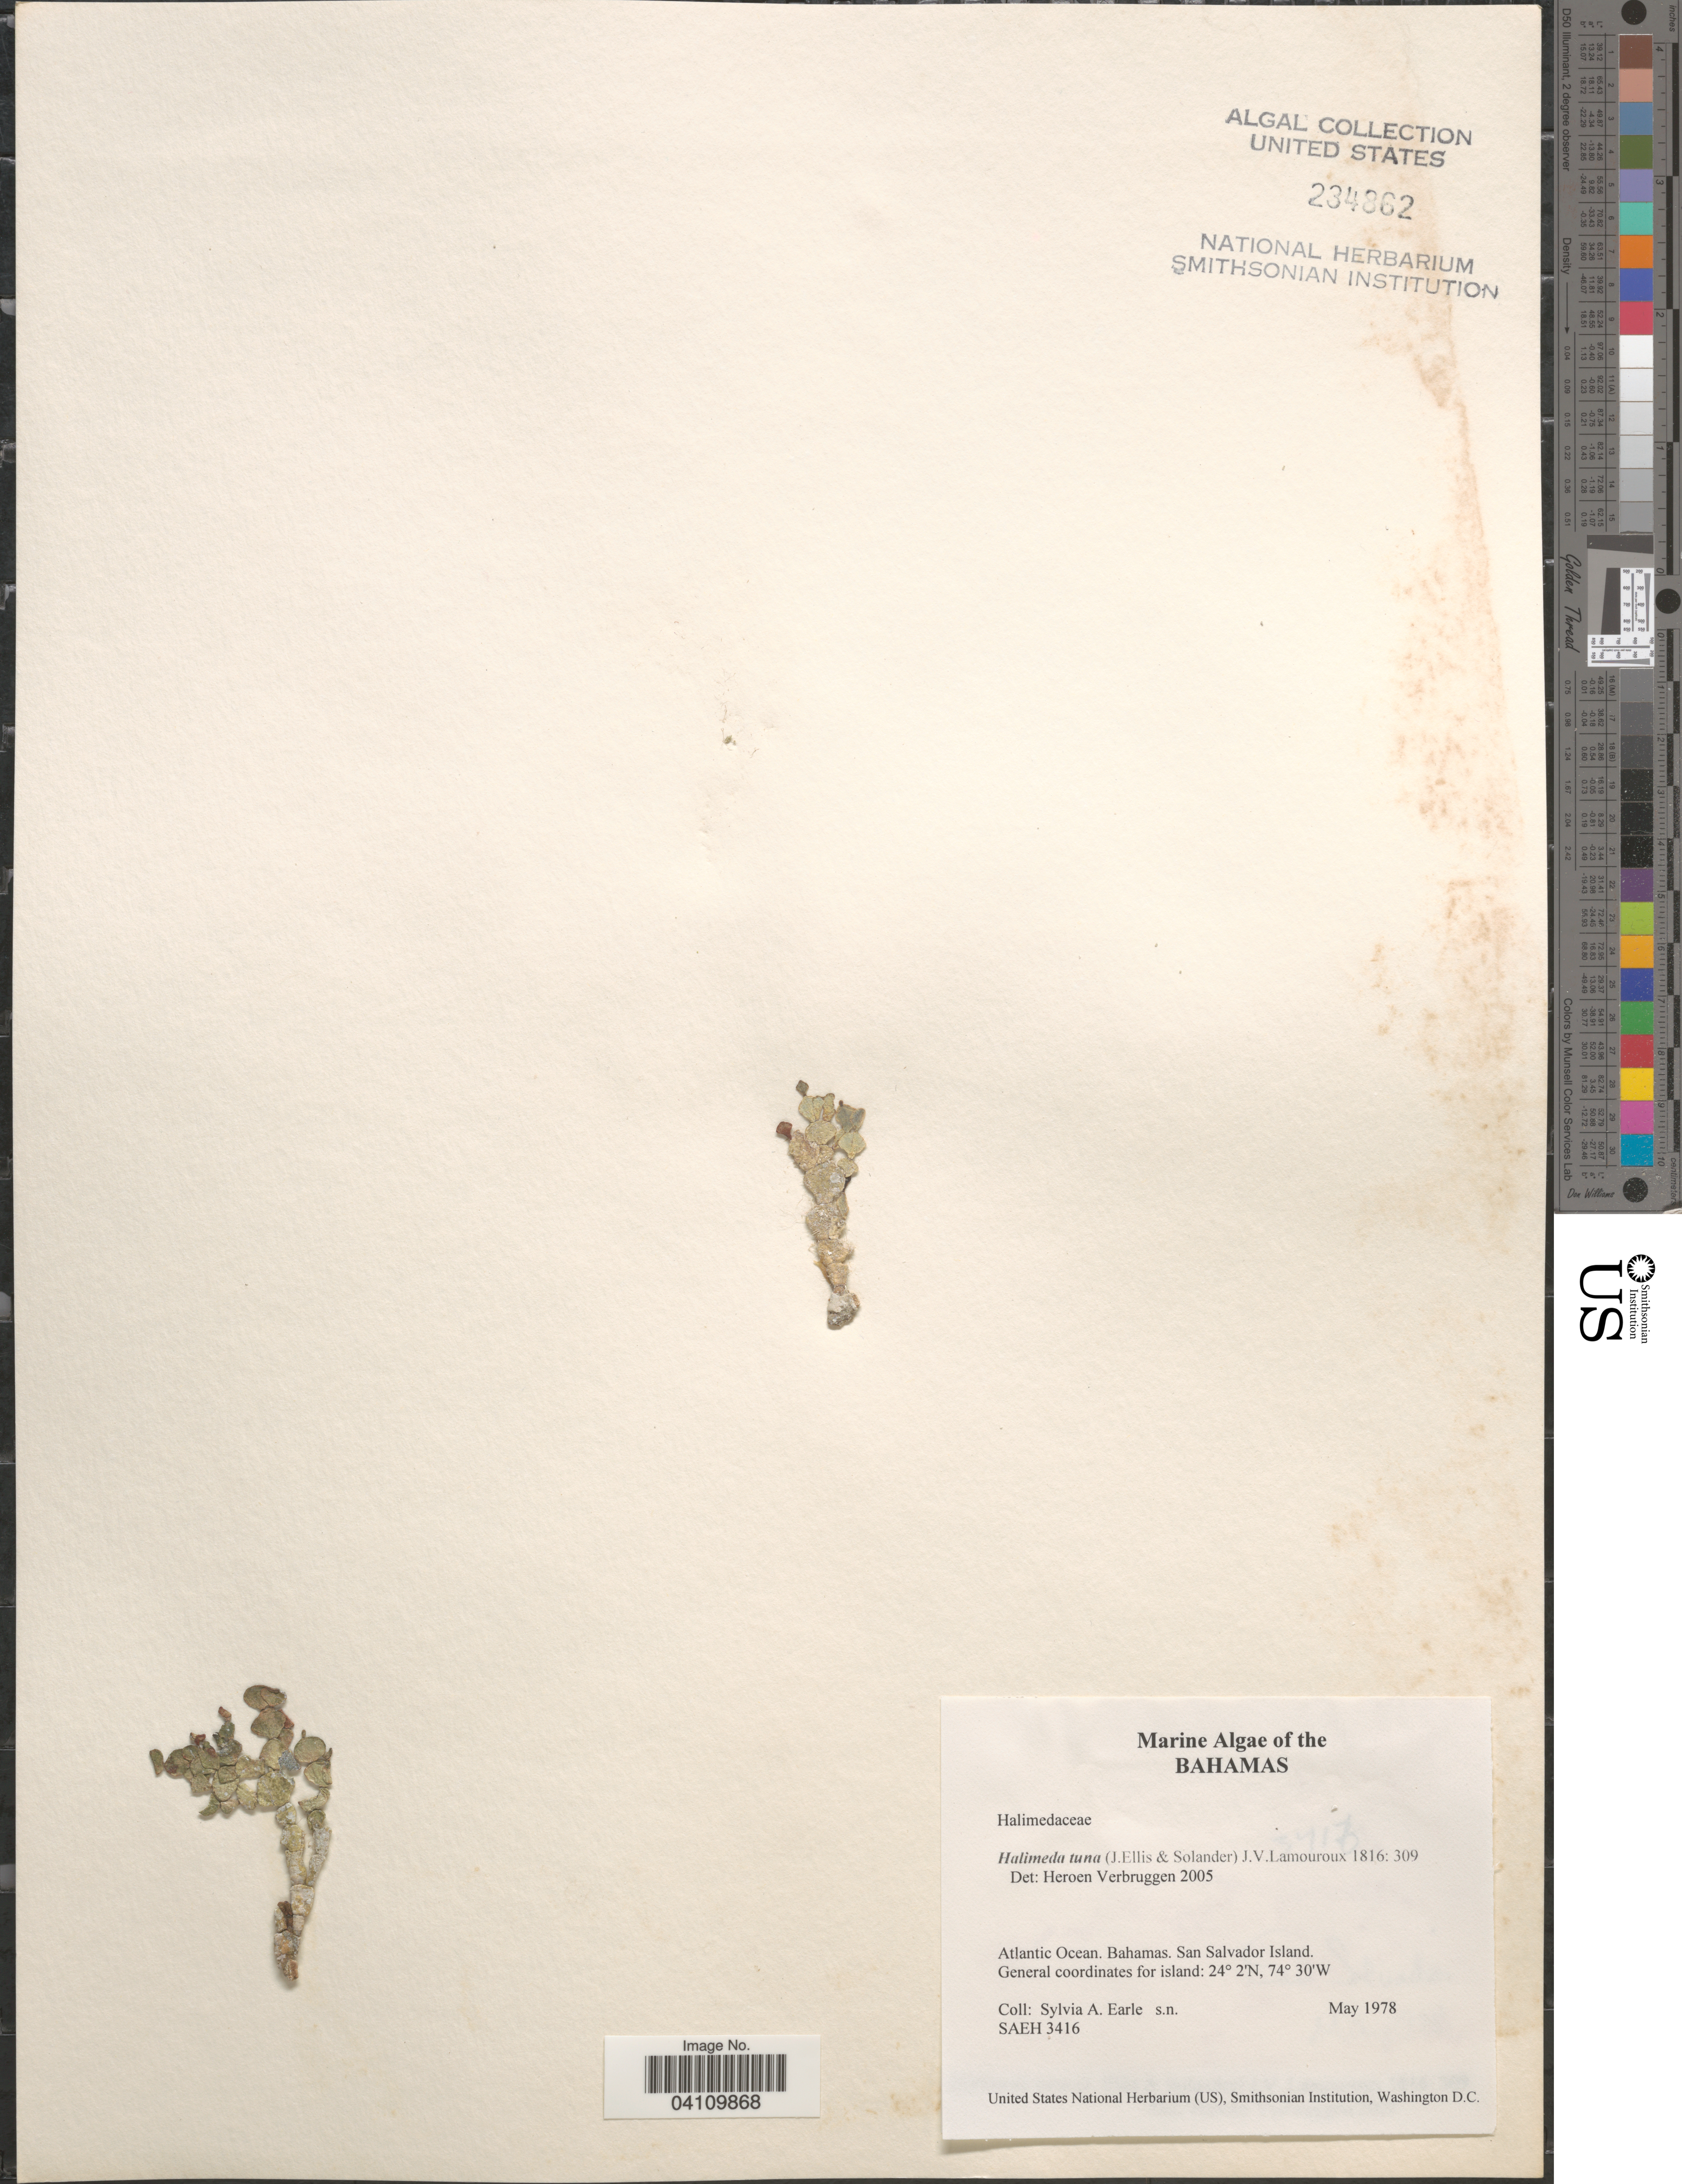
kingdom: Plantae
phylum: Chlorophyta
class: Ulvophyceae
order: Bryopsidales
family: Halimedaceae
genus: Halimeda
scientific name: Halimeda tuna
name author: (J. Ellis & Sol.) J.V.Lamouroux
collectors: S. A. Earle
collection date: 1978-05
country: Bahamas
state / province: San Salvador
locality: Atlantic Ocean. San Salvador Island.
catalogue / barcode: US 234862